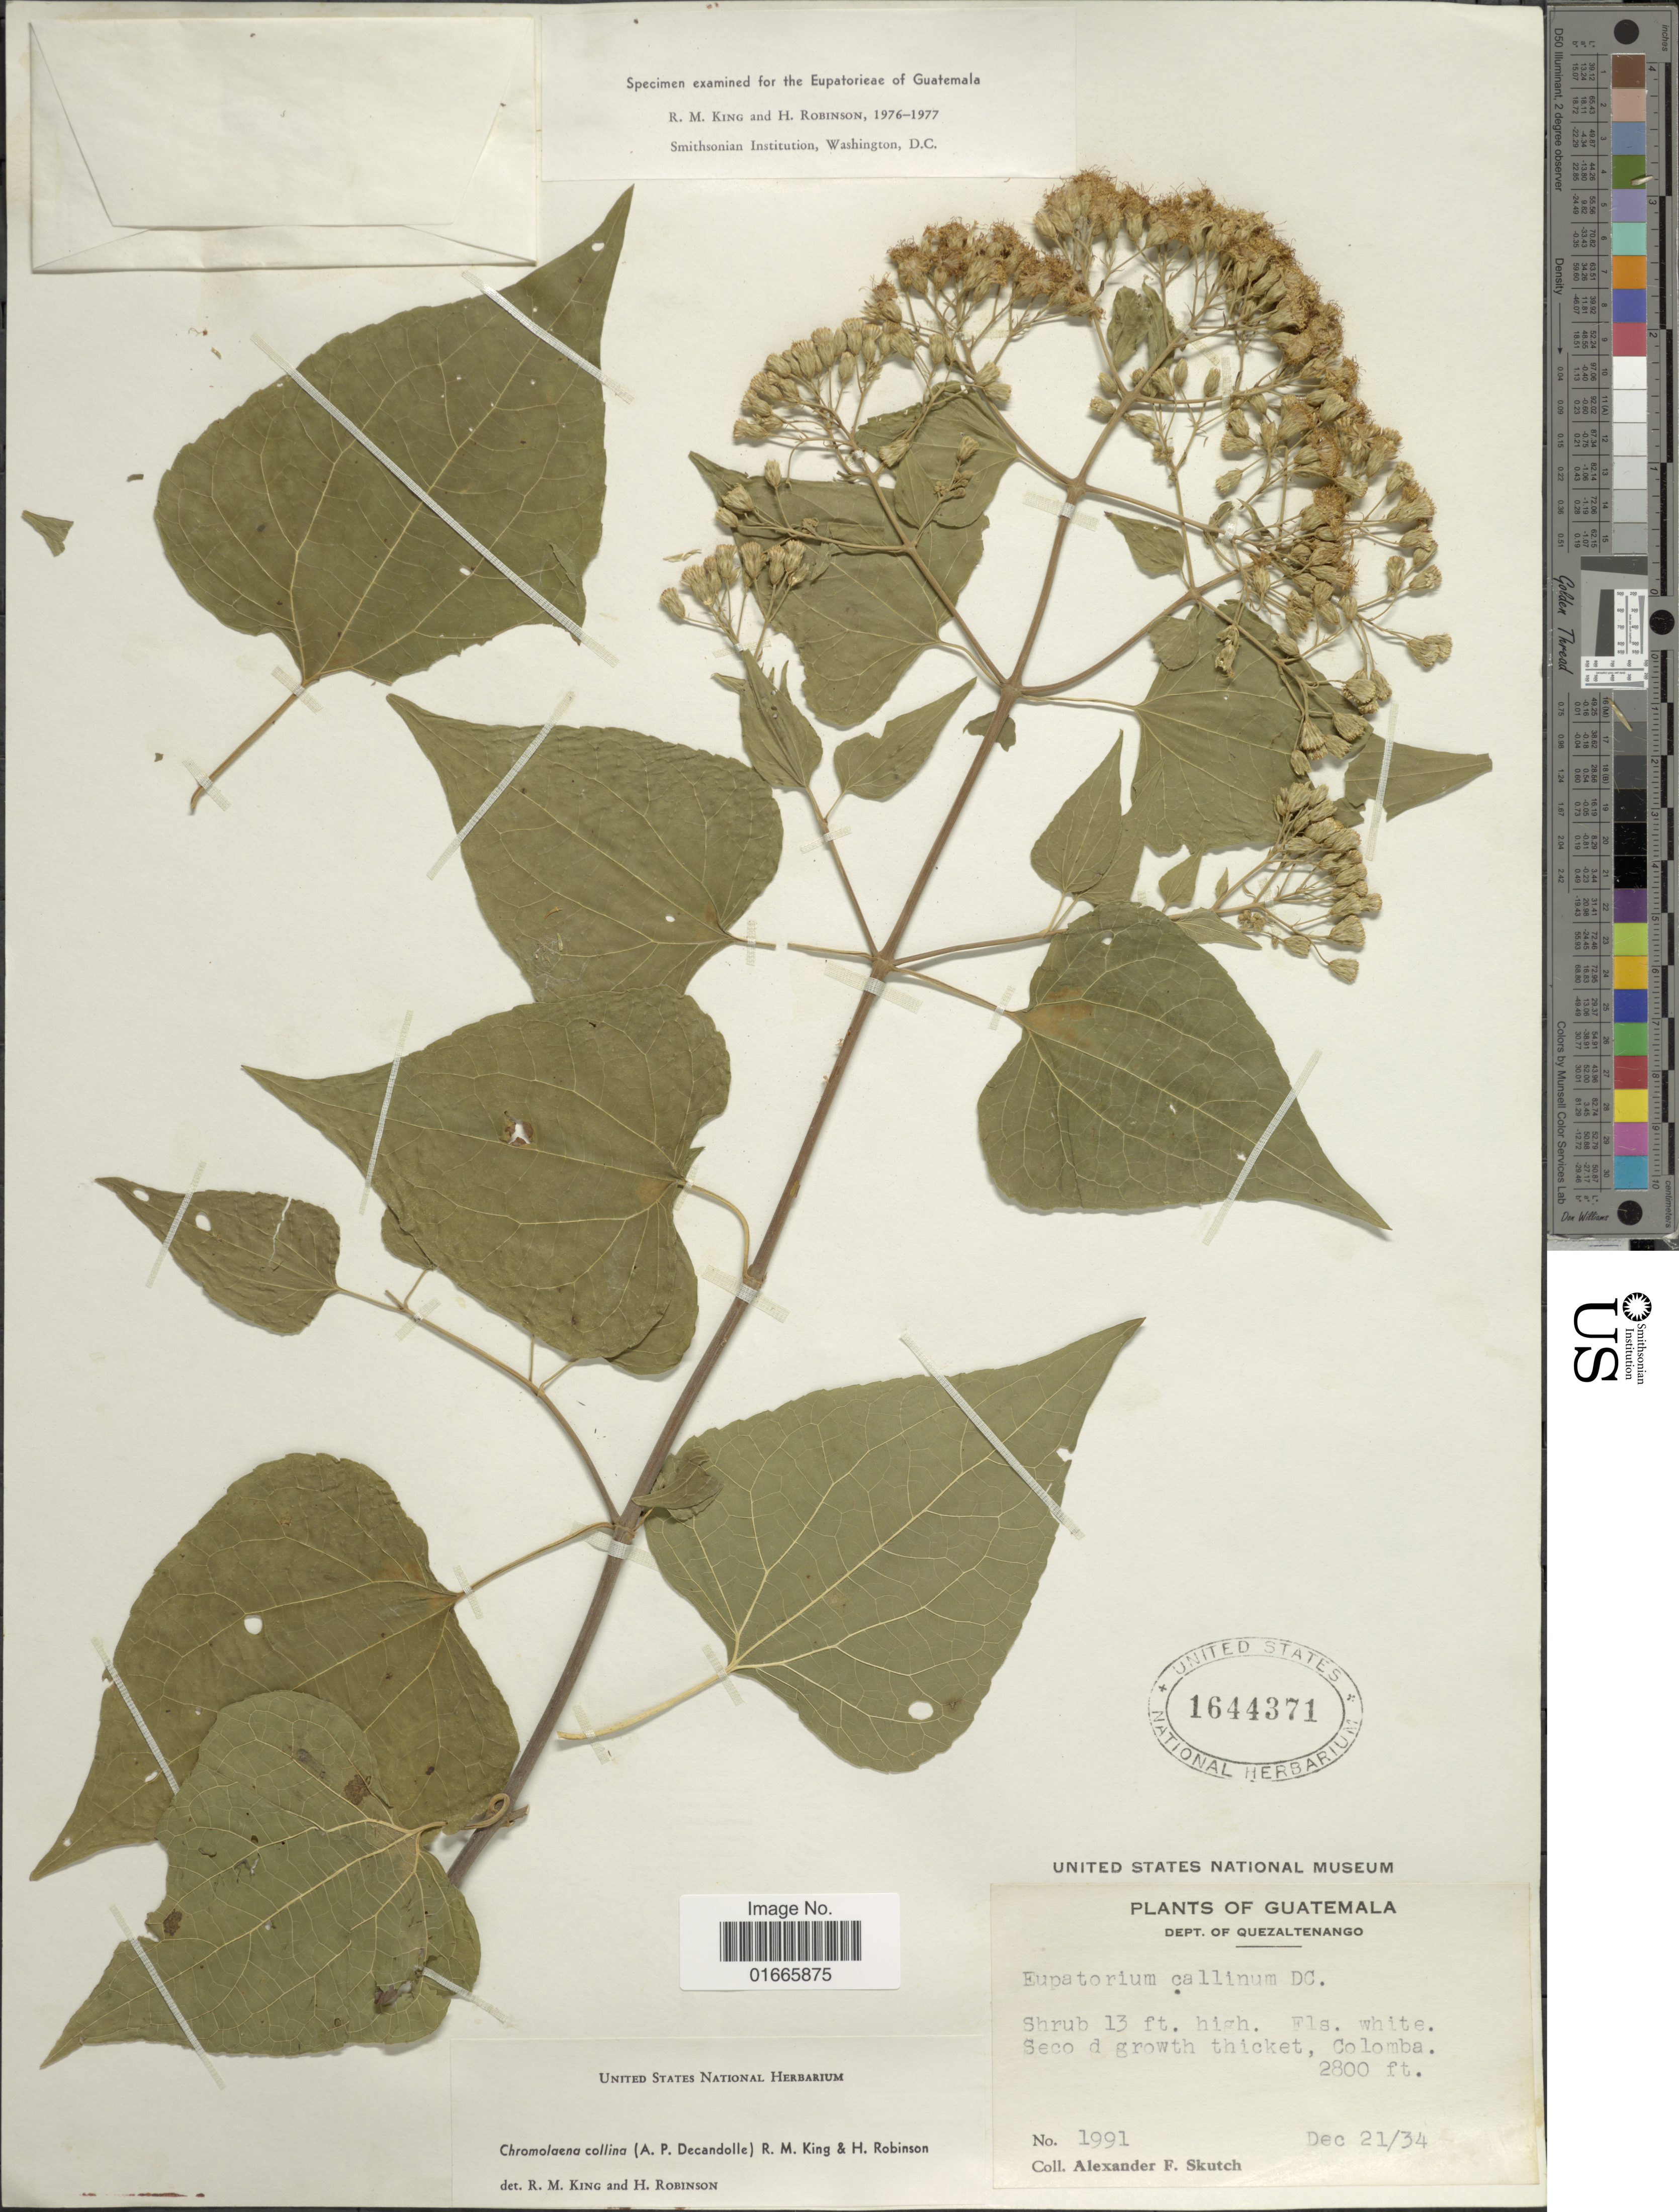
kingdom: Plantae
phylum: Tracheophyta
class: Magnoliopsida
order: Asterales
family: Asteraceae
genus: Chromolaena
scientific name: Chromolaena collina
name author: (DC.) R.M. King & H. Rob.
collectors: A. F. Skutch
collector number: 1991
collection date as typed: Transcribed d/m/y: 21/12/34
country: Guatemala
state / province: Quetzaltenango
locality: Dept. of Quezaltenango, Colombia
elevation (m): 853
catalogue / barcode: US 1644371